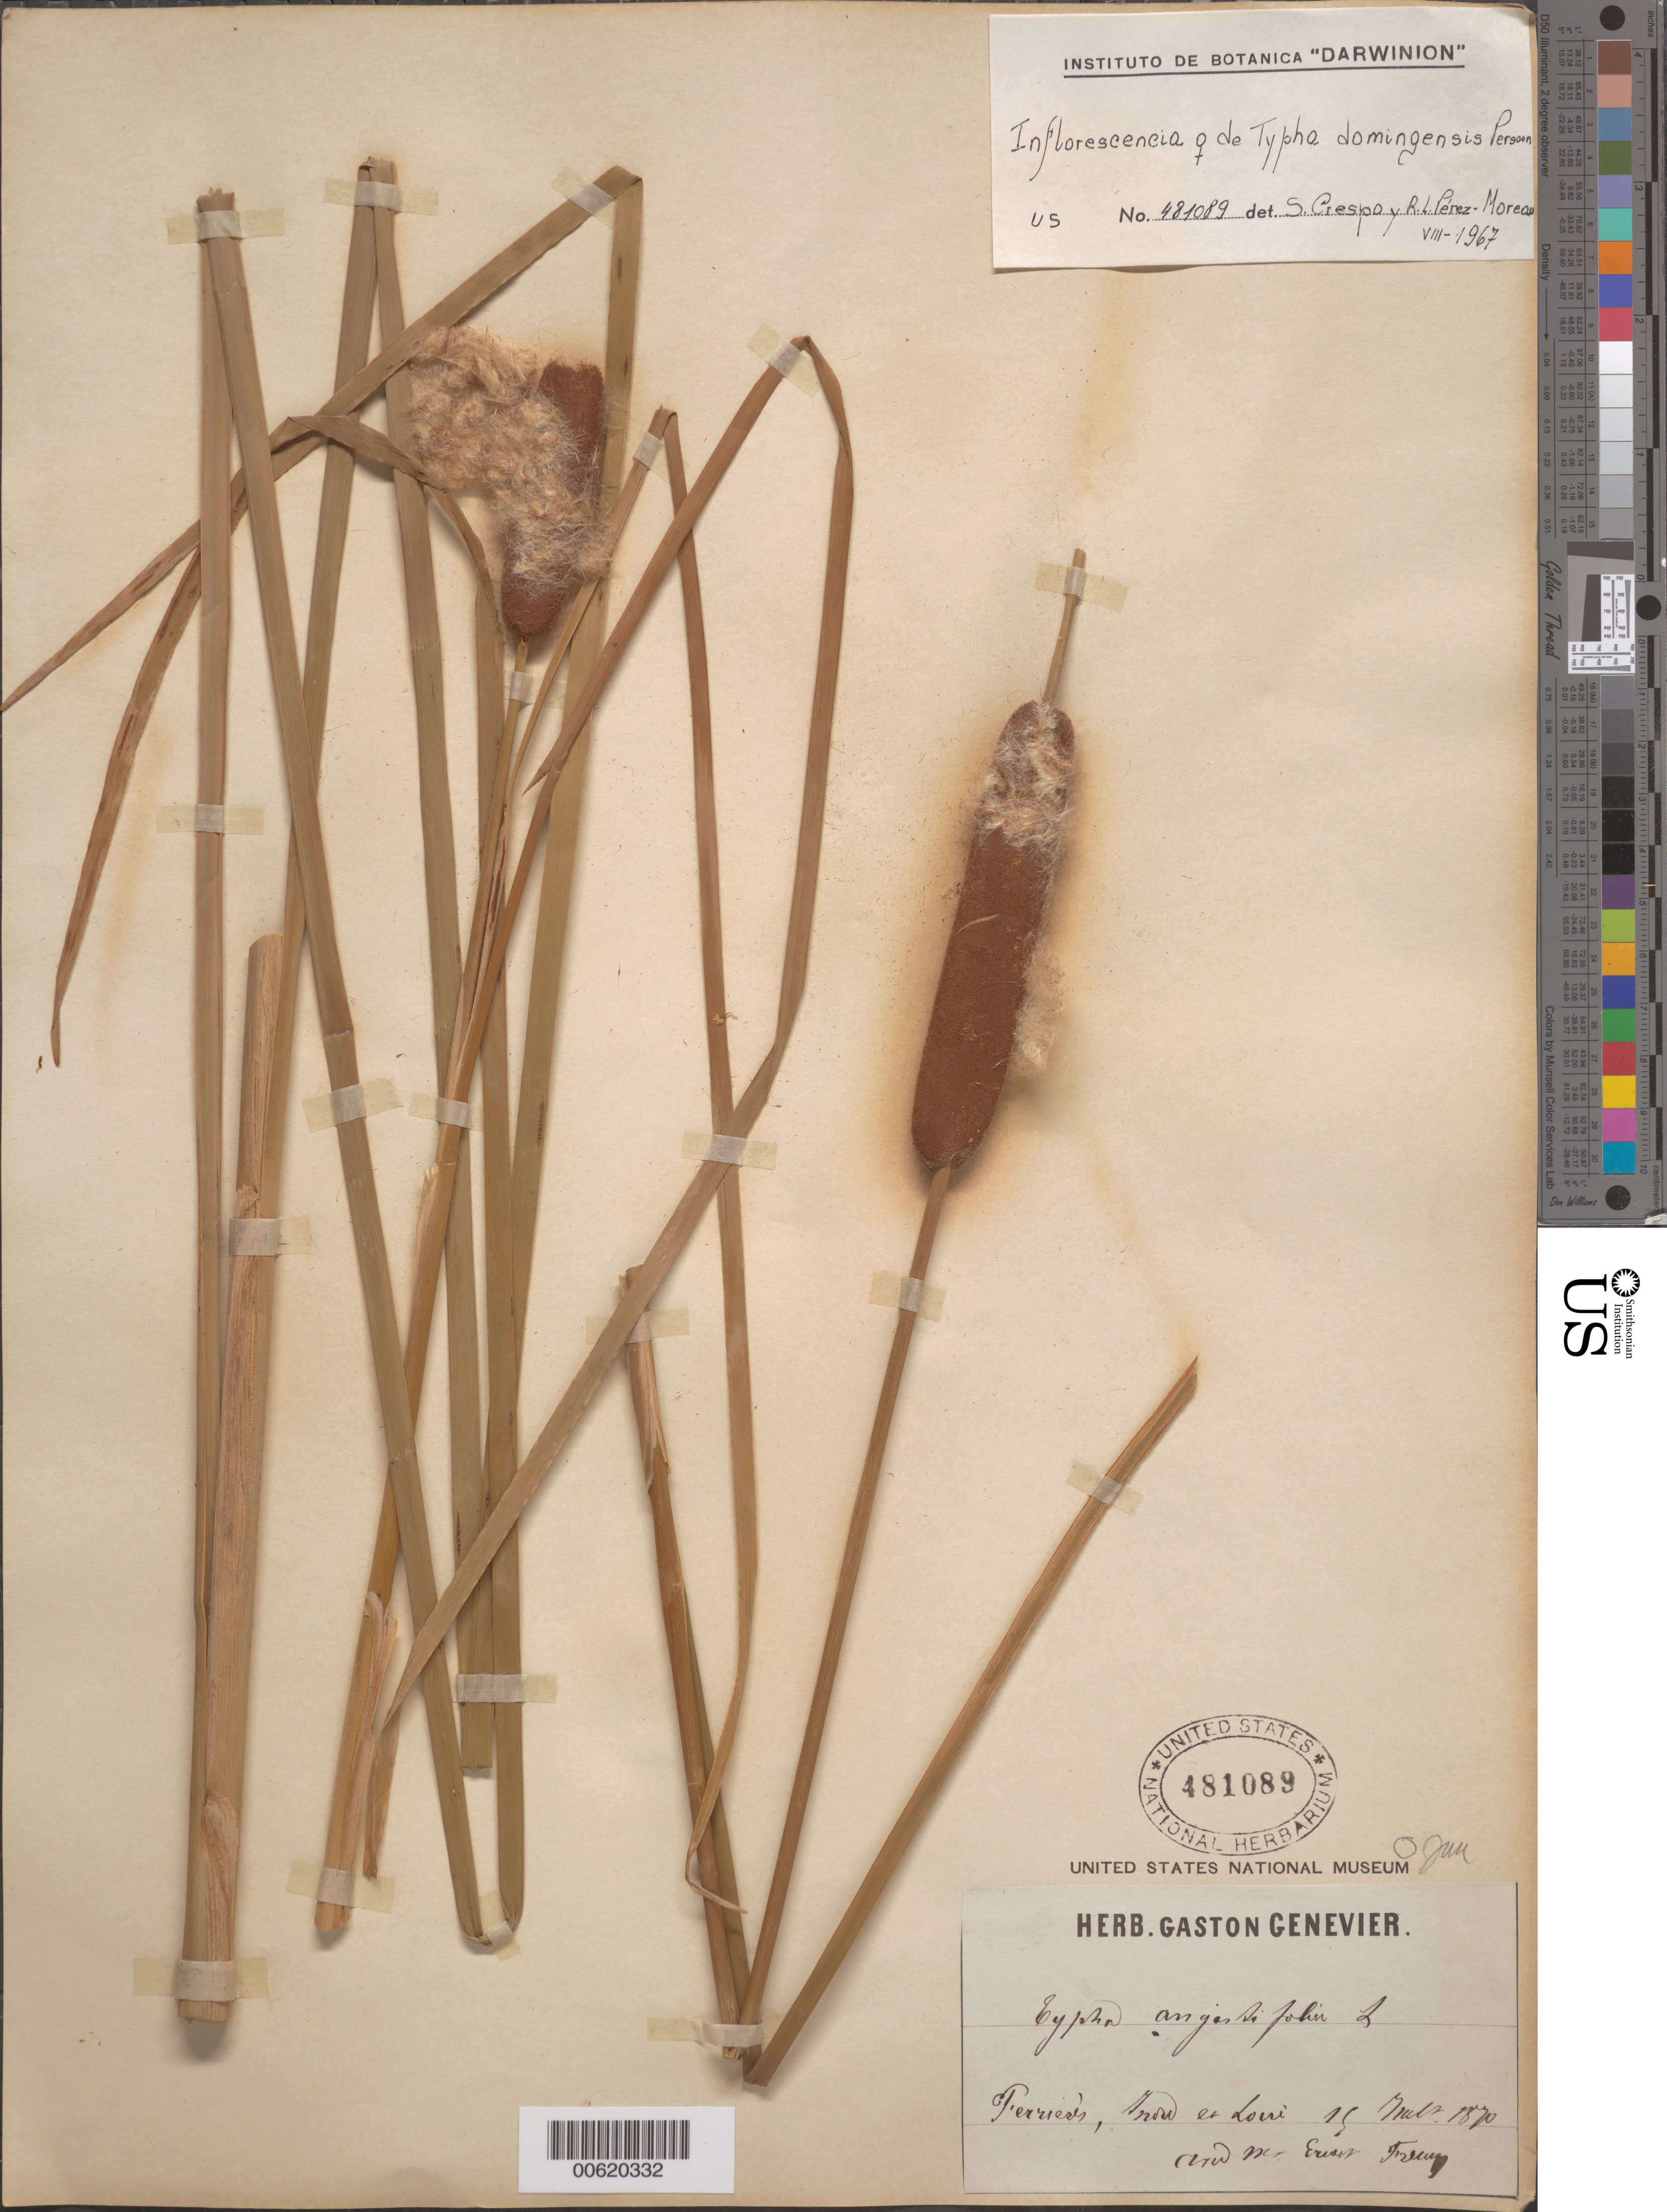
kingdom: Plantae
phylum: Tracheophyta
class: Liliopsida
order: Poales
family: Typhaceae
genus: Typha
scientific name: Typha angustifolia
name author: L.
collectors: G. Genevier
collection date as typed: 19 Mar 1870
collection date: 1870-03-19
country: France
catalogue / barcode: US 481089